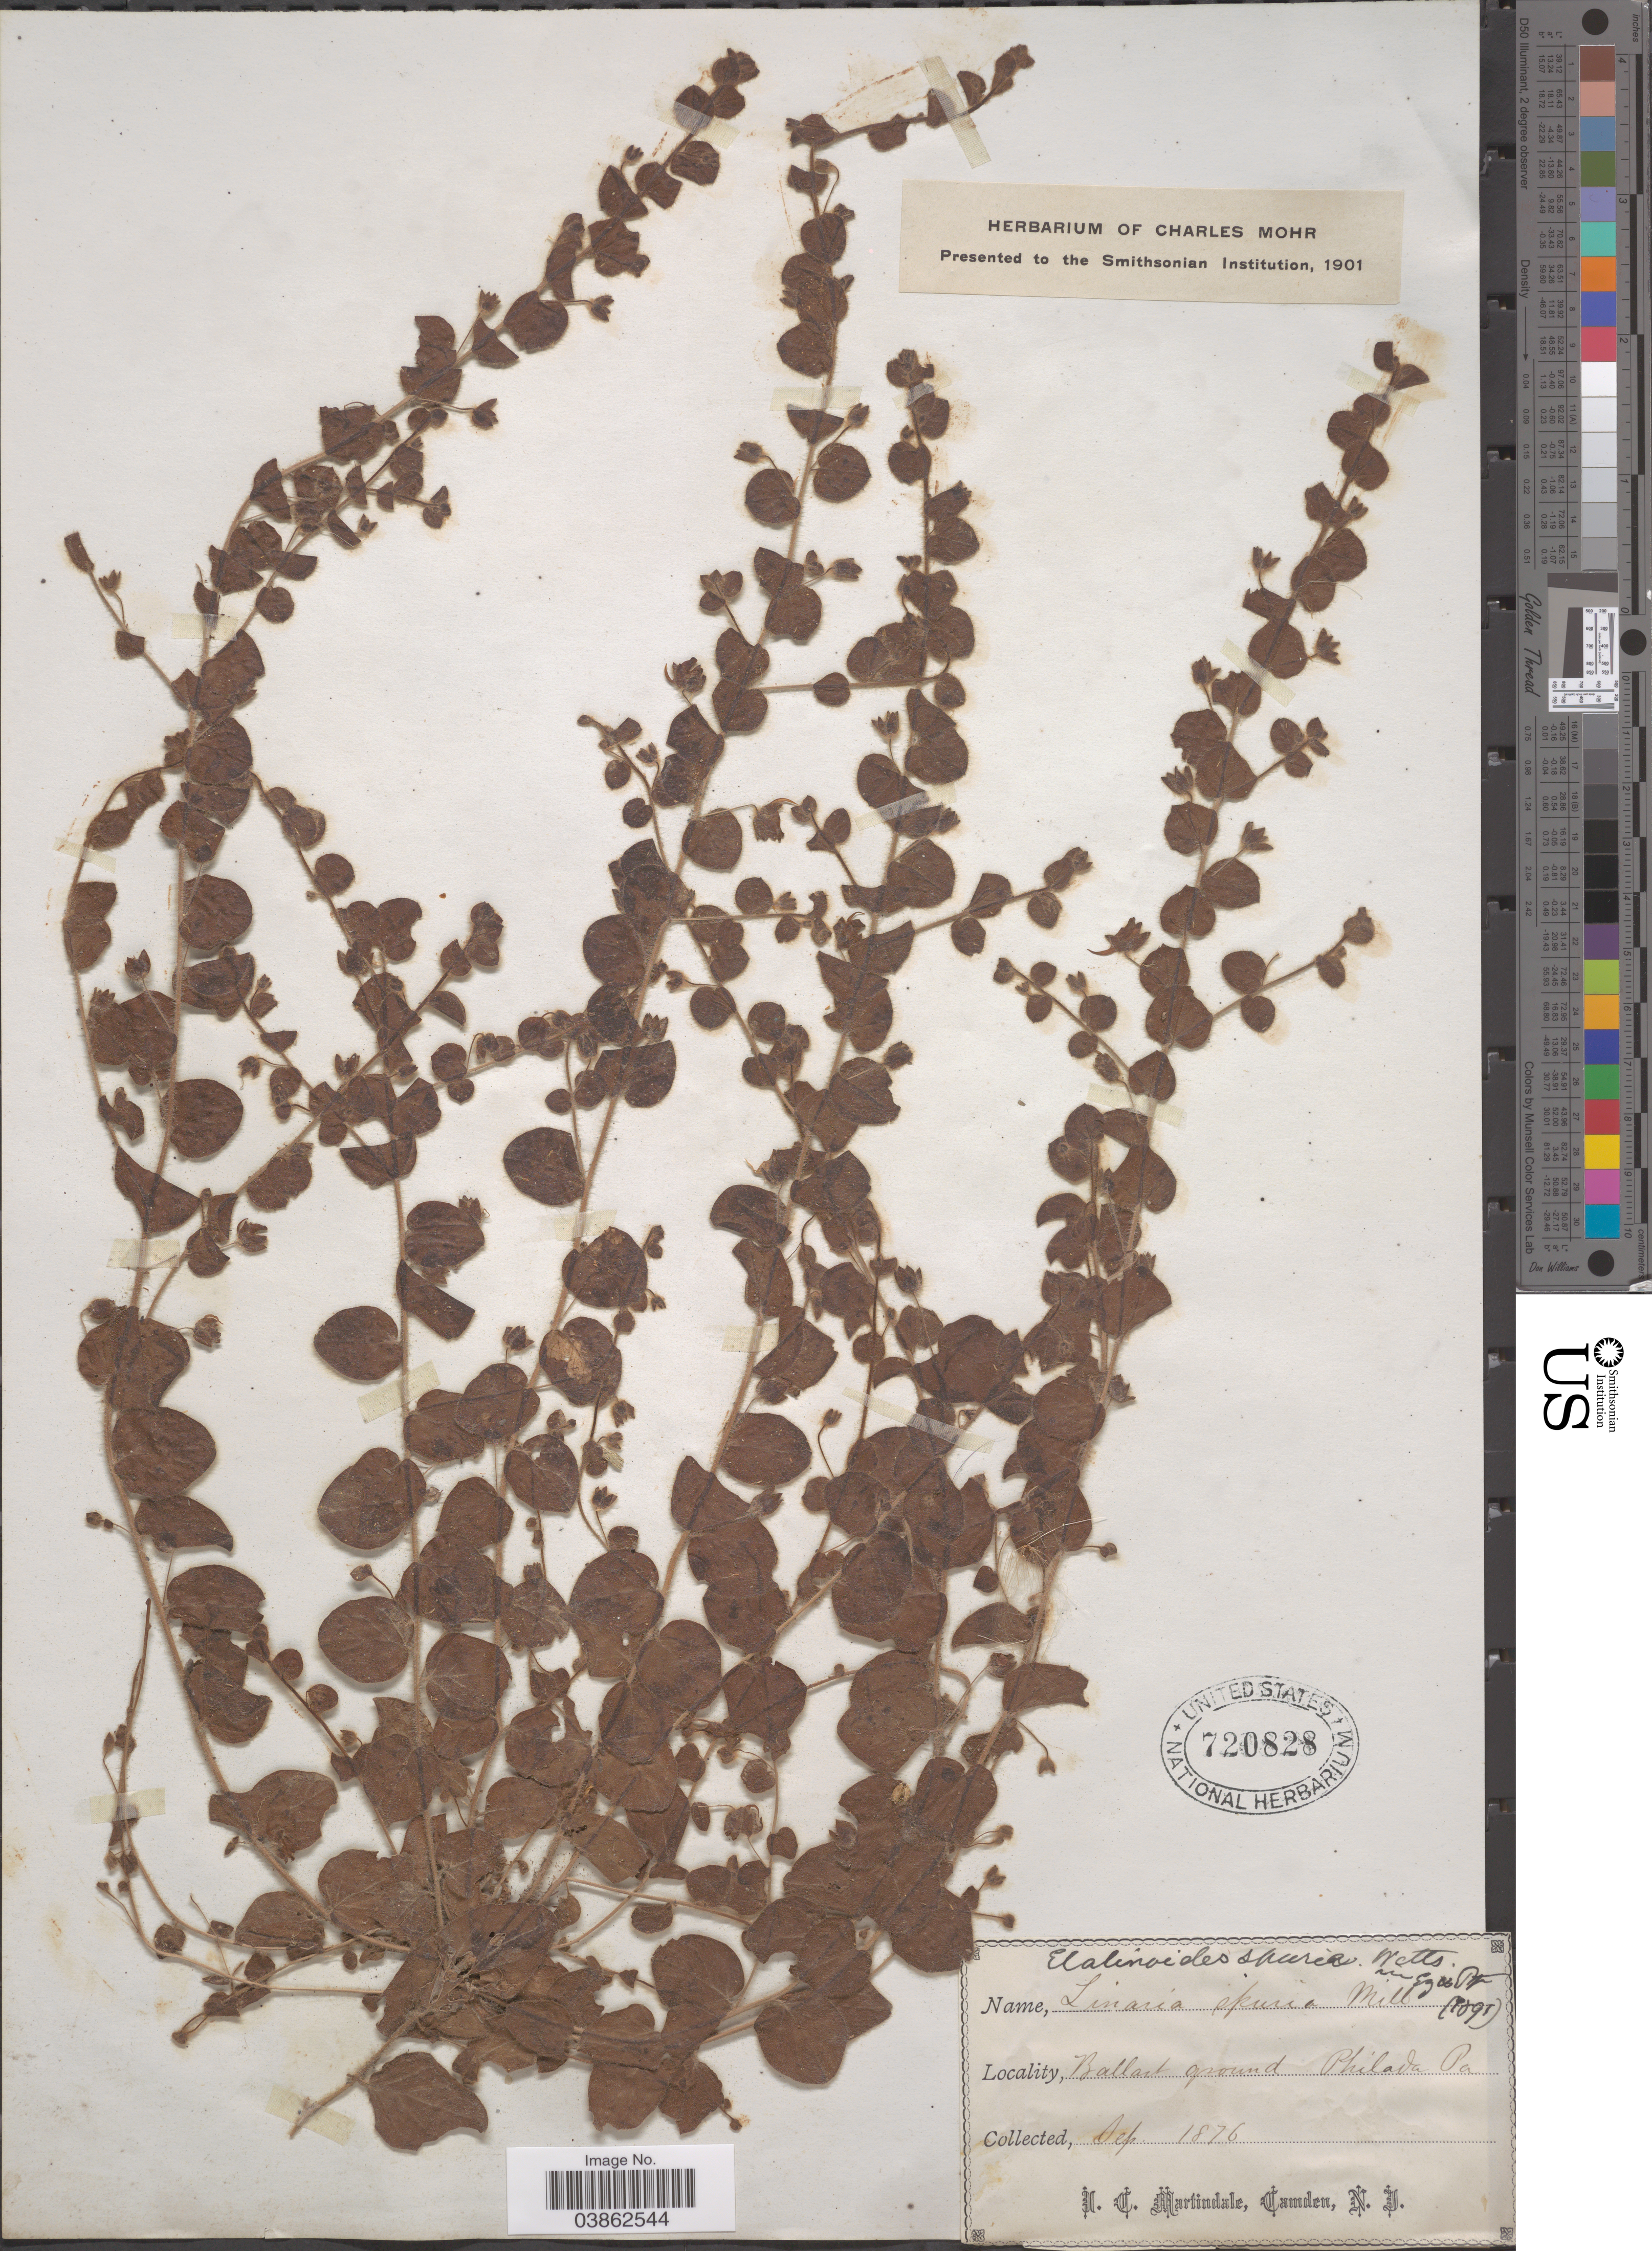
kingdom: Plantae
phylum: Tracheophyta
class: Magnoliopsida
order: Lamiales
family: Plantaginaceae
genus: Kickxia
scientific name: Kickxia spuria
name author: (L.) Dumort.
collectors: I. C. Martindale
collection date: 1876-09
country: United States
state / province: Pennsylvania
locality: Philada.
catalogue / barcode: US 720828